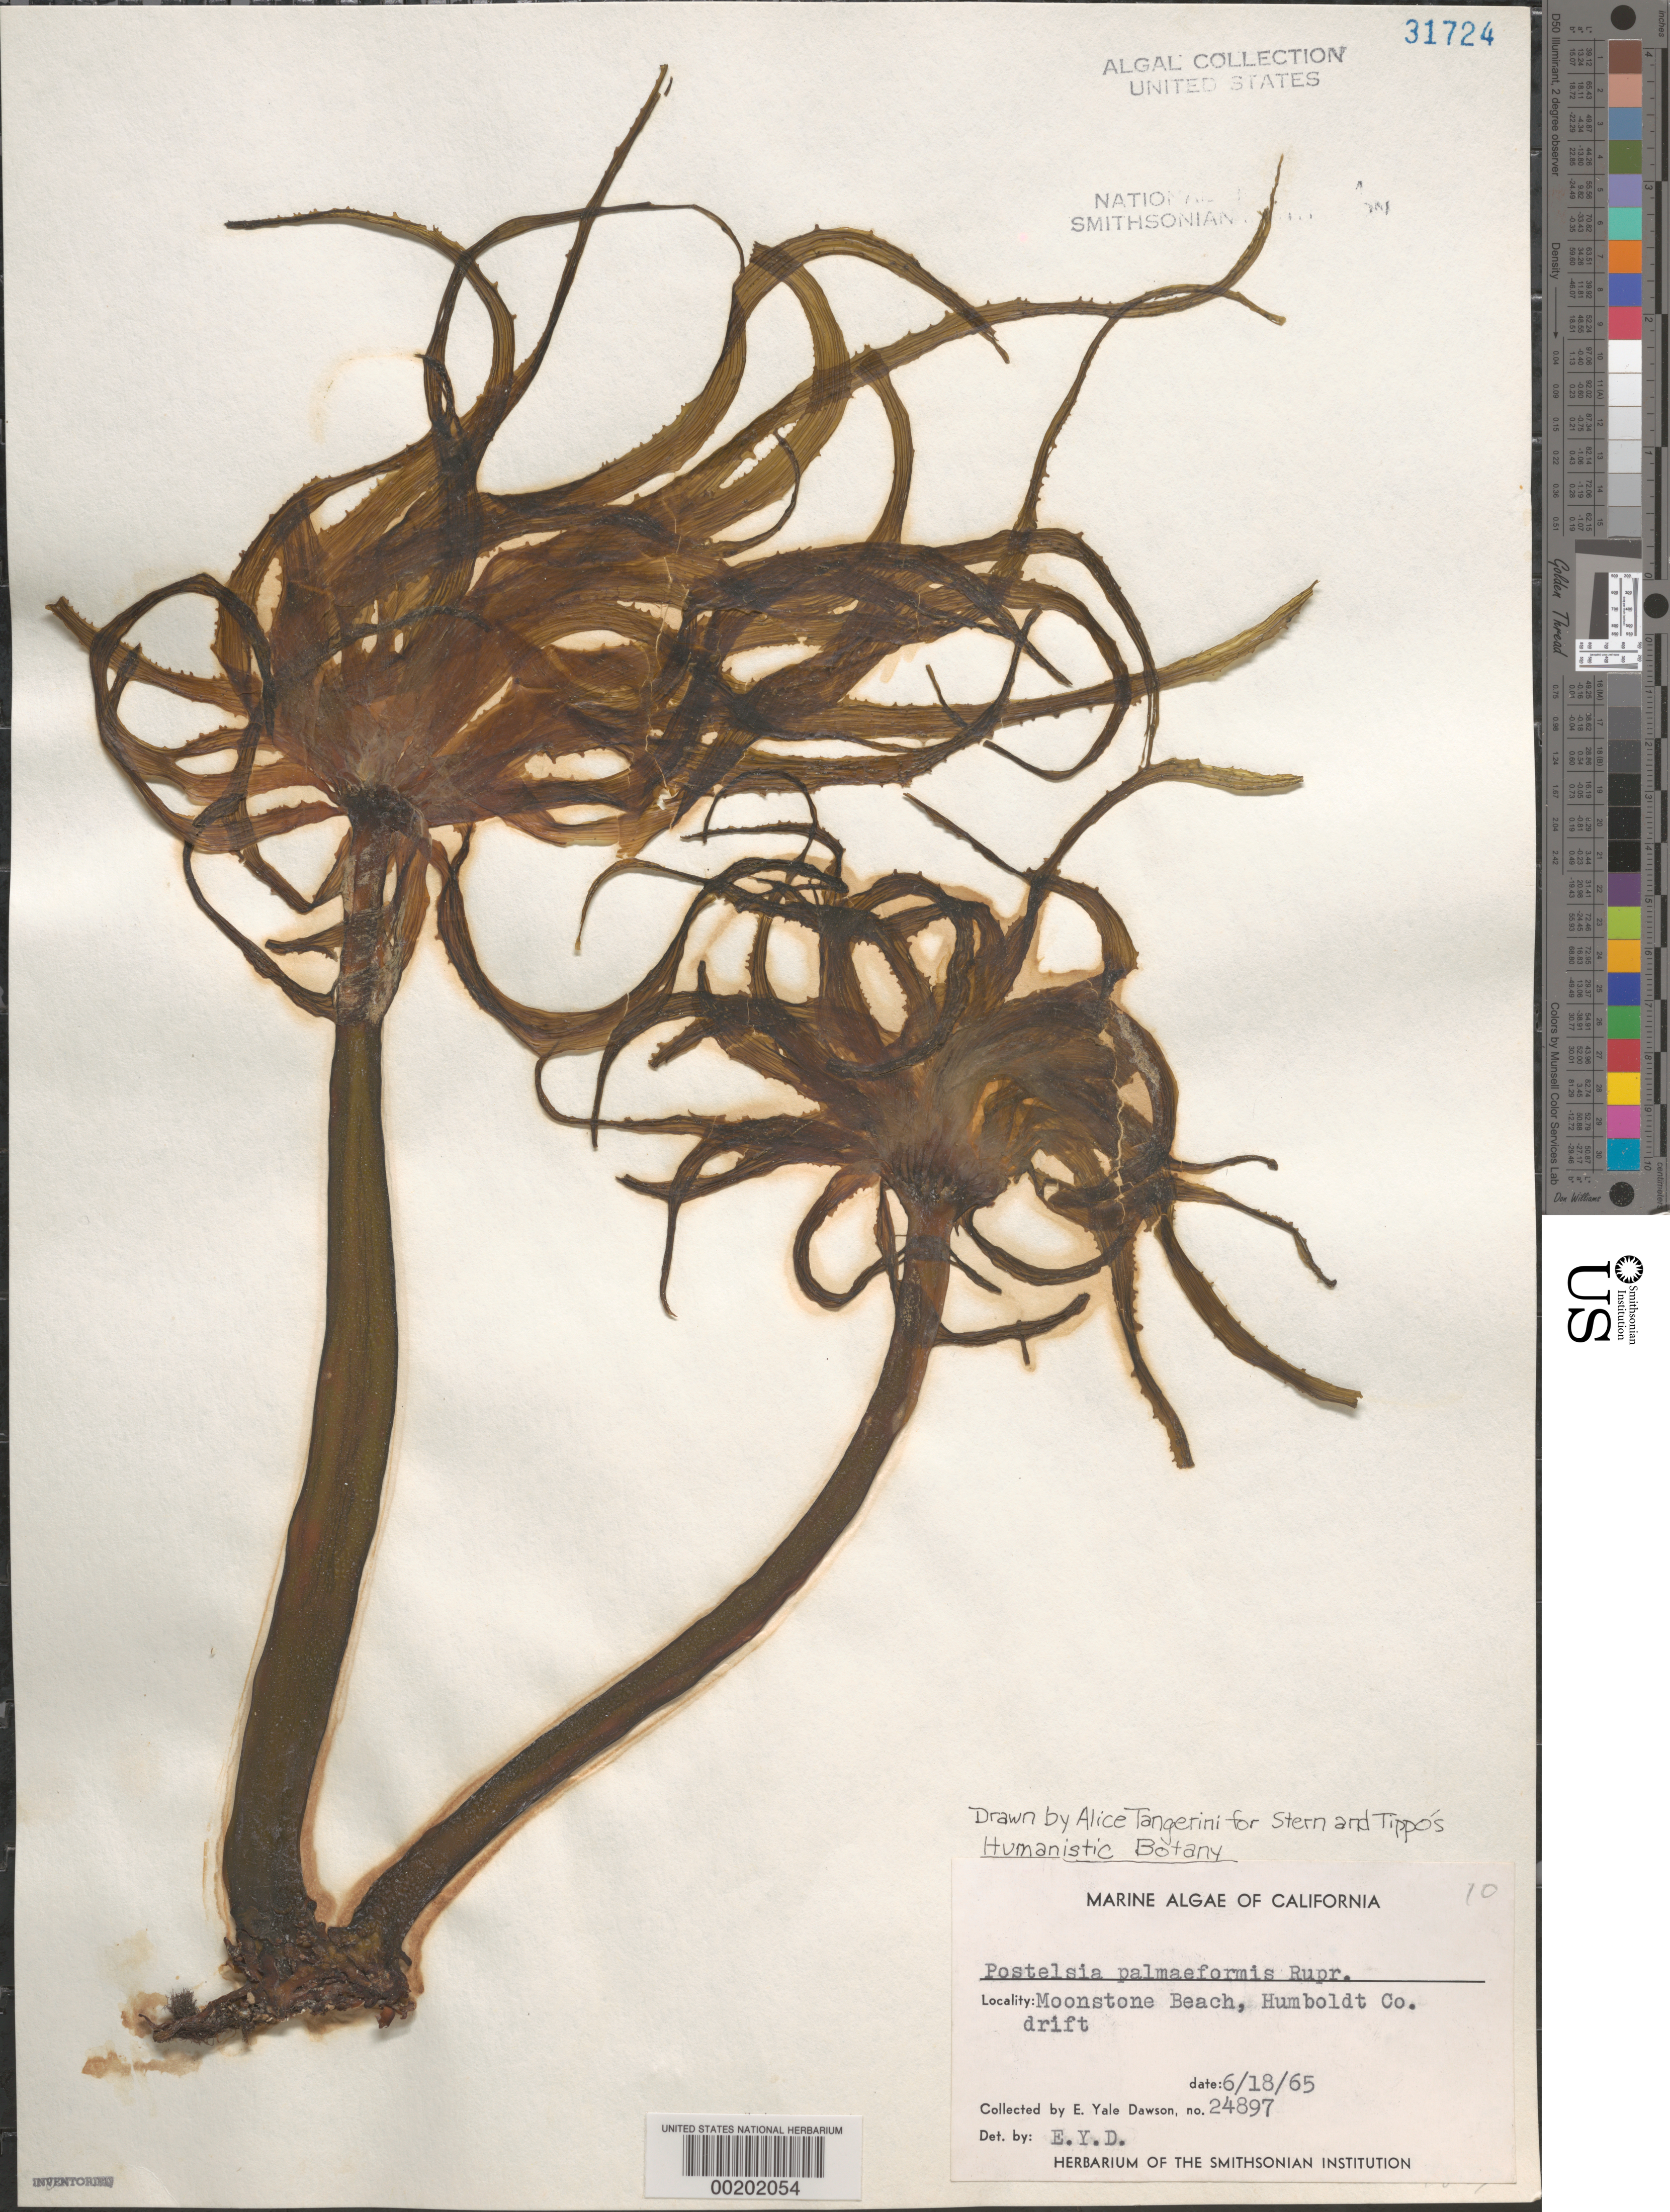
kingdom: Chromista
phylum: Ochrophyta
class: Phaeophyceae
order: Laminariales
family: Laminariaceae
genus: Postelsia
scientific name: Postelsia palmaeformis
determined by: Dawson, E. Y.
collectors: E. Y. Dawson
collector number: EYD 24897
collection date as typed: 18 Jun 1965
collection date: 1965-06-18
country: United States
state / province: California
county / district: Humboldt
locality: Moonstone Beach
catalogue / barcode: US 31724